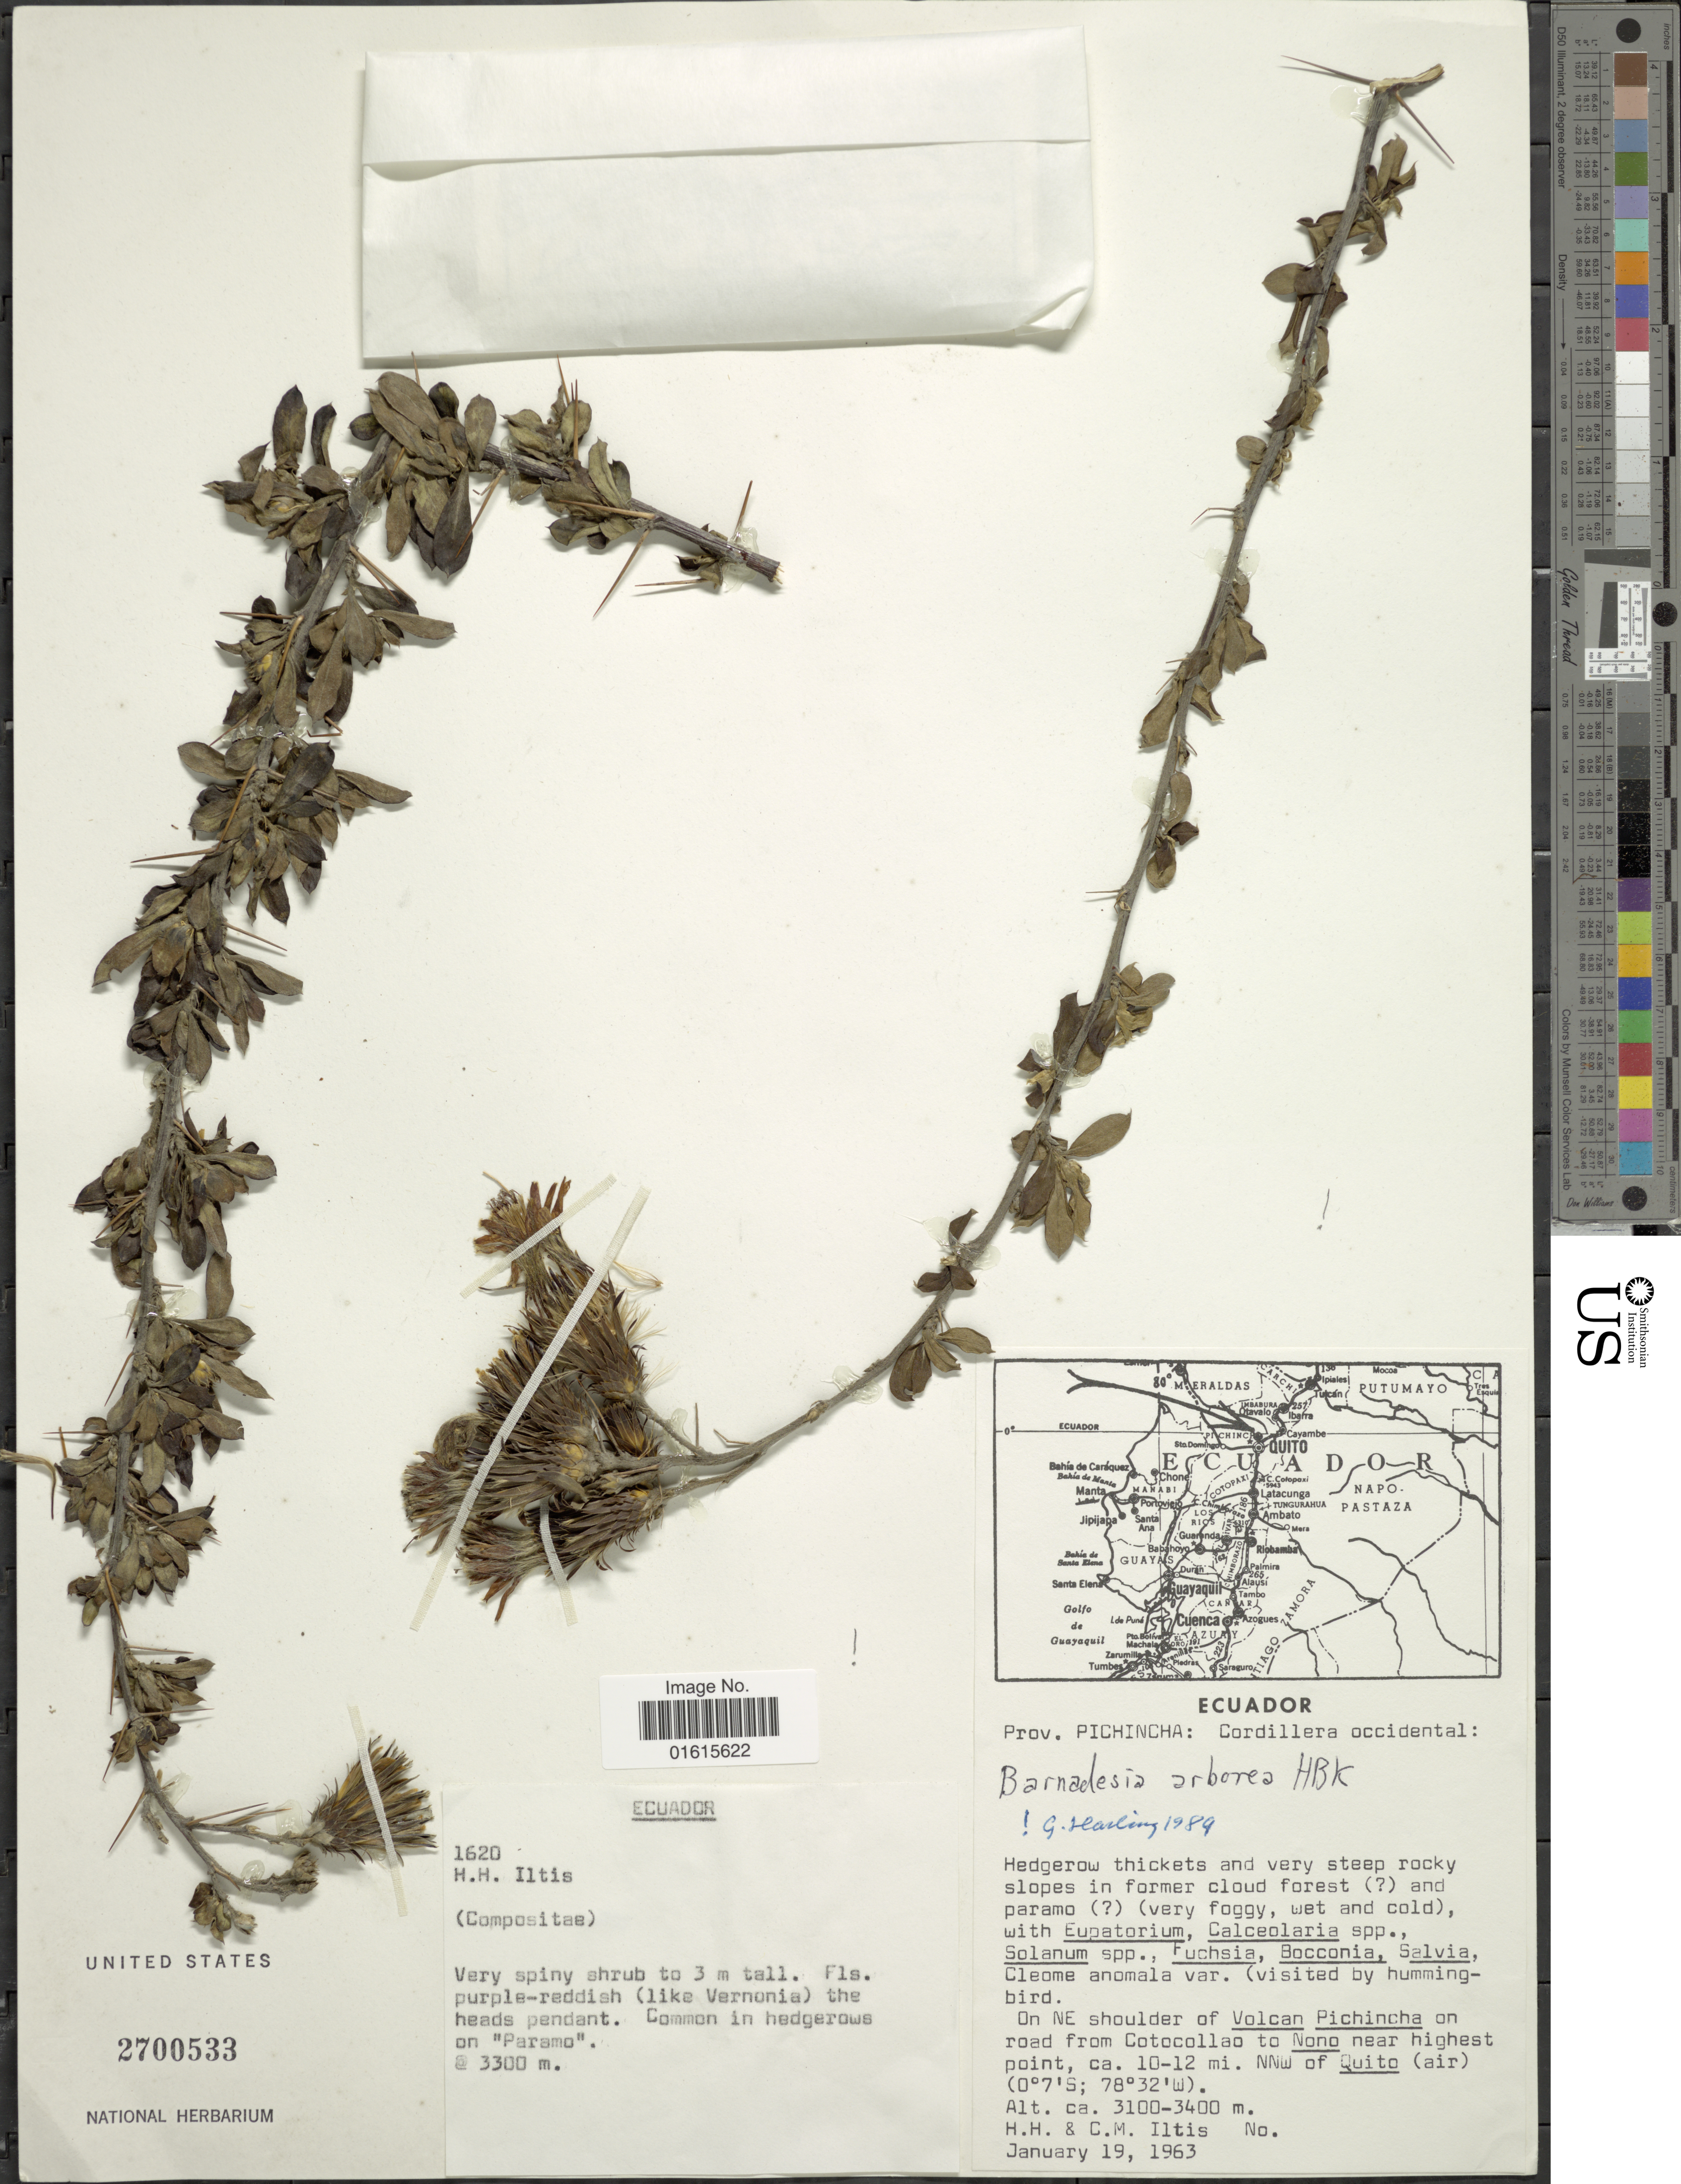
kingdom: Plantae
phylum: Tracheophyta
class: Magnoliopsida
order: Asterales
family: Asteraceae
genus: Barnadesia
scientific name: Barnadesia arborea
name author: Kunth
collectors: H. H. Iltis & C. M Iltis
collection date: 1963-01-19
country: Ecuador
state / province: Pichincha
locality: Cordillera Occidental: On NE shoulder of Volcan Pichincha on road from Cotocollao to Nono near highest point, ca. 10-12 mi. NNW of Quito (air)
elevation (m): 3100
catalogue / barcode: US 2700533